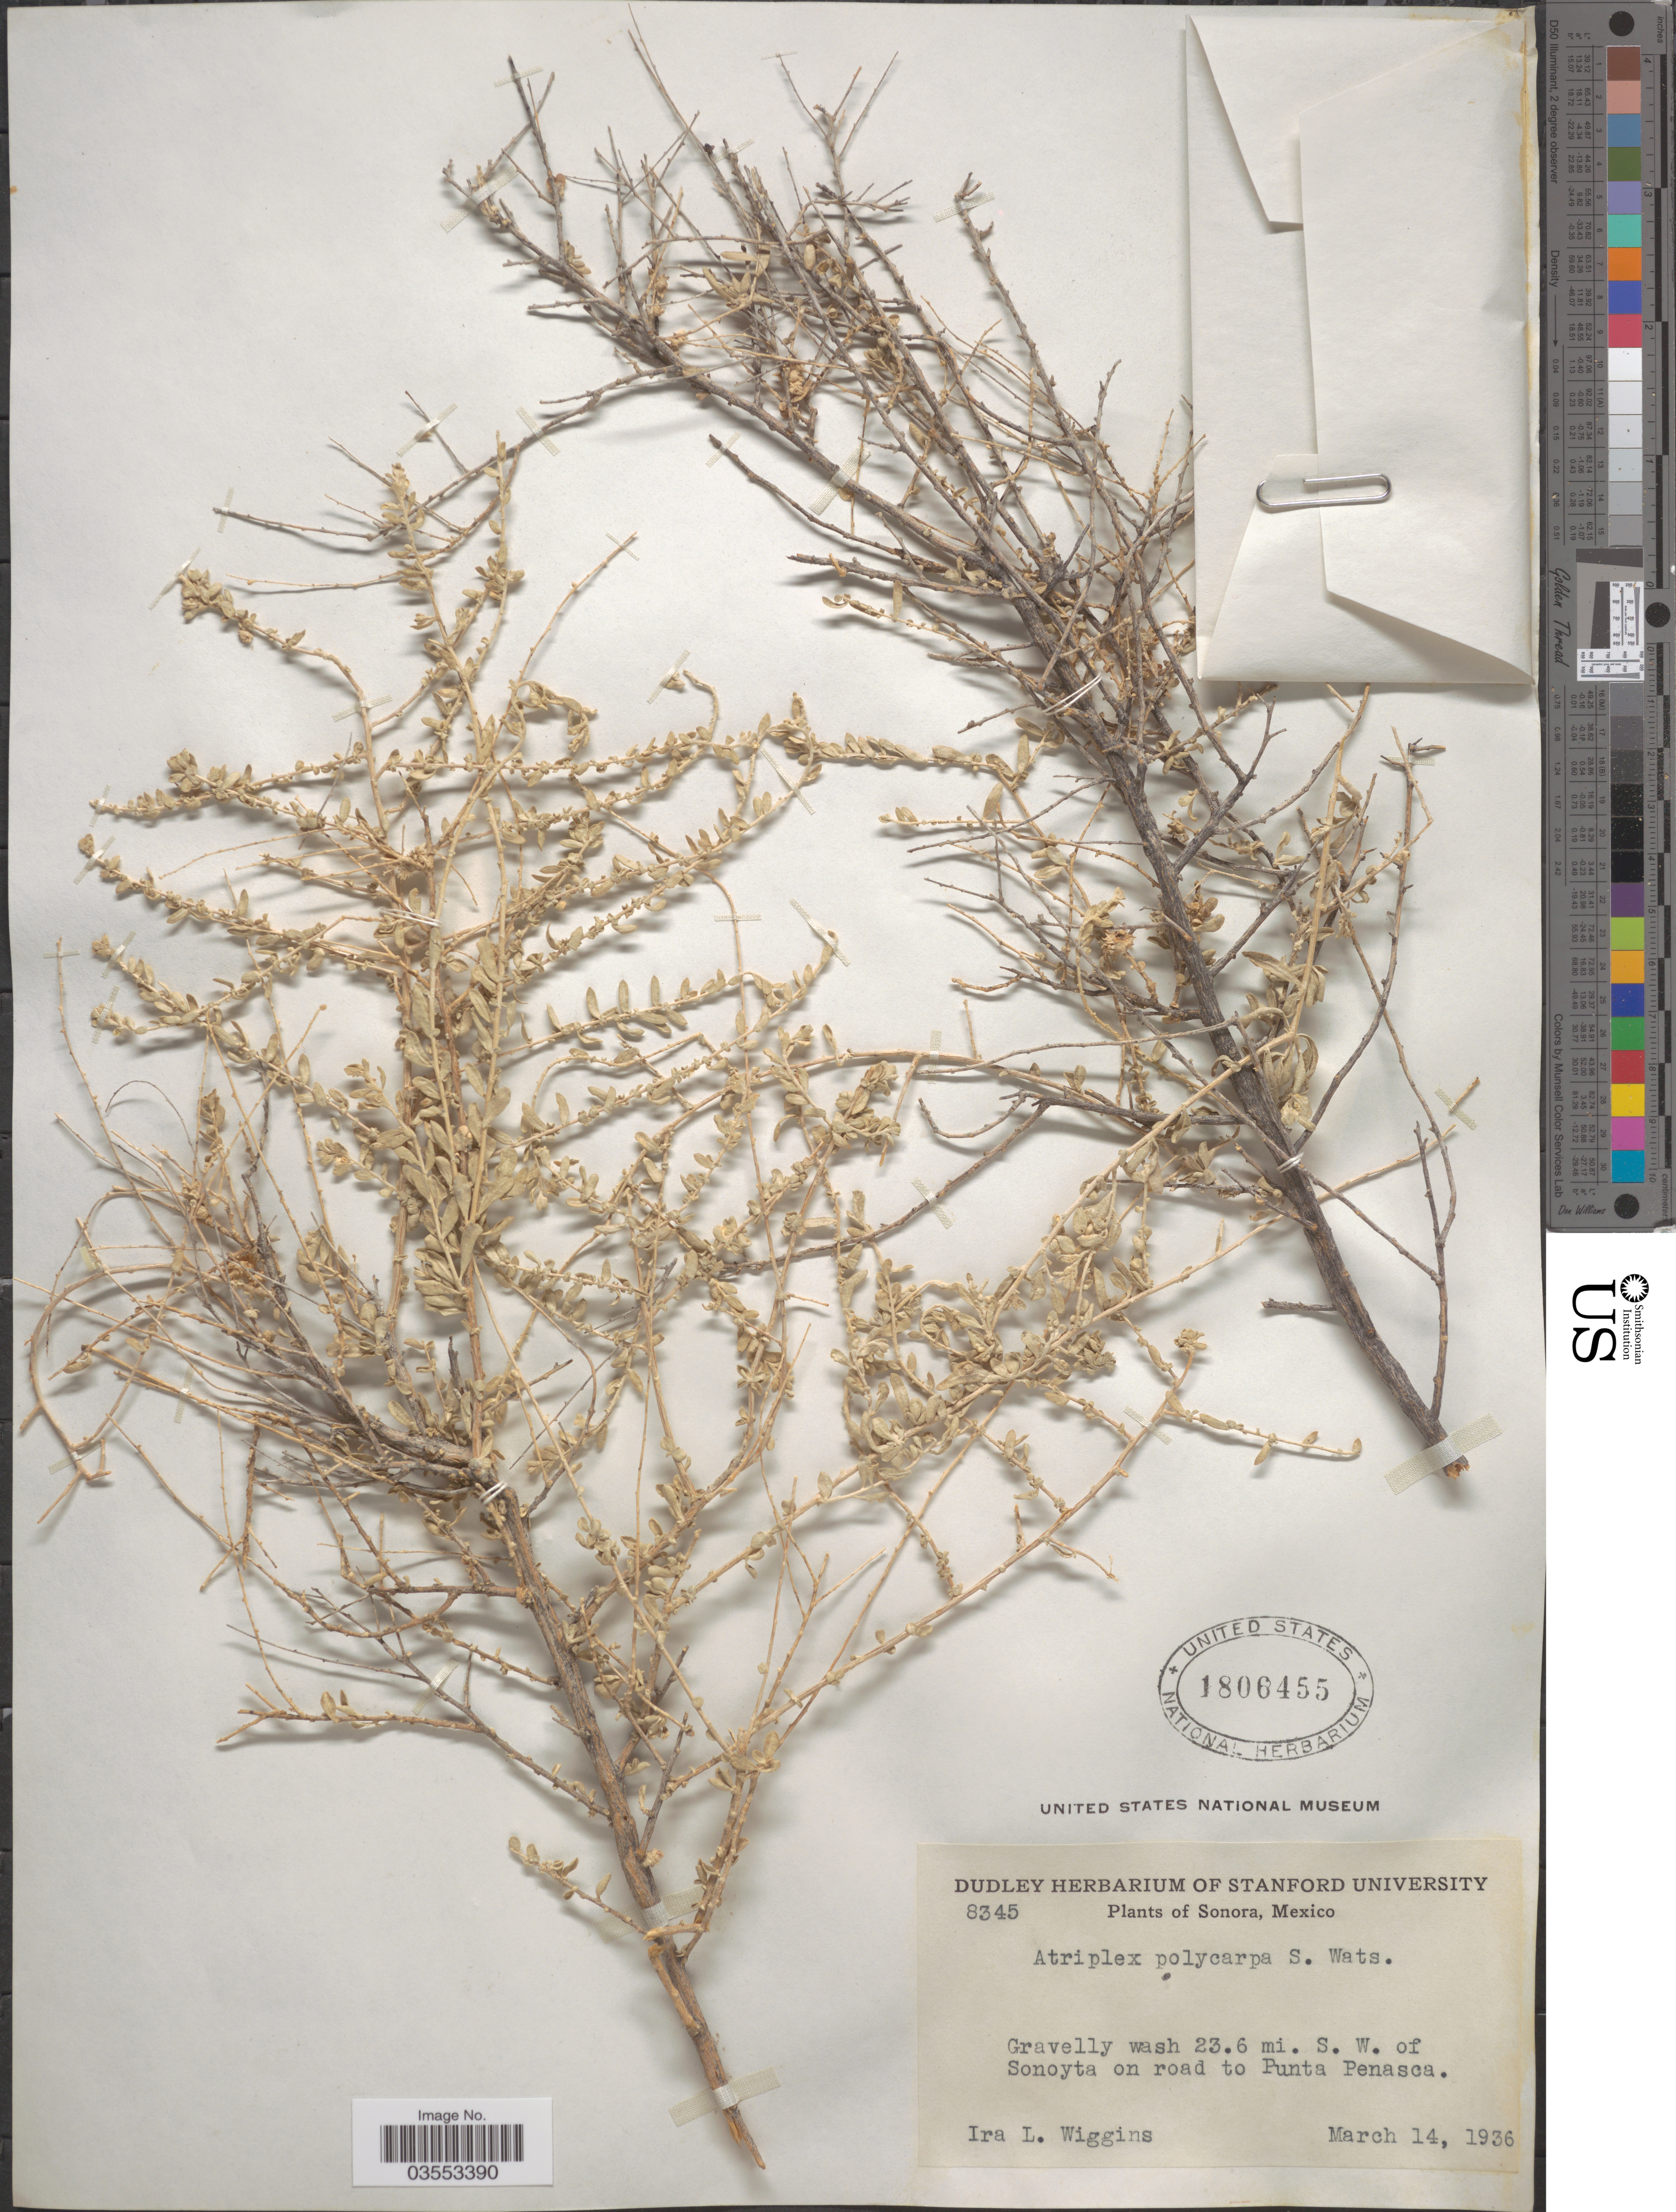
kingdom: Plantae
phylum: Tracheophyta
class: Magnoliopsida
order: Caryophyllales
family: Amaranthaceae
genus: Atriplex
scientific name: Atriplex polycarpa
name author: (Torr.) S. Watson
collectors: I. L. Wiggins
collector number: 8345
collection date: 1936-03-14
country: Mexico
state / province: Sonora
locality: Gravelly wash 23.6 mi. S.W. of Sonoyta on road to Punta Penasca.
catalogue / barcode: US 1806455